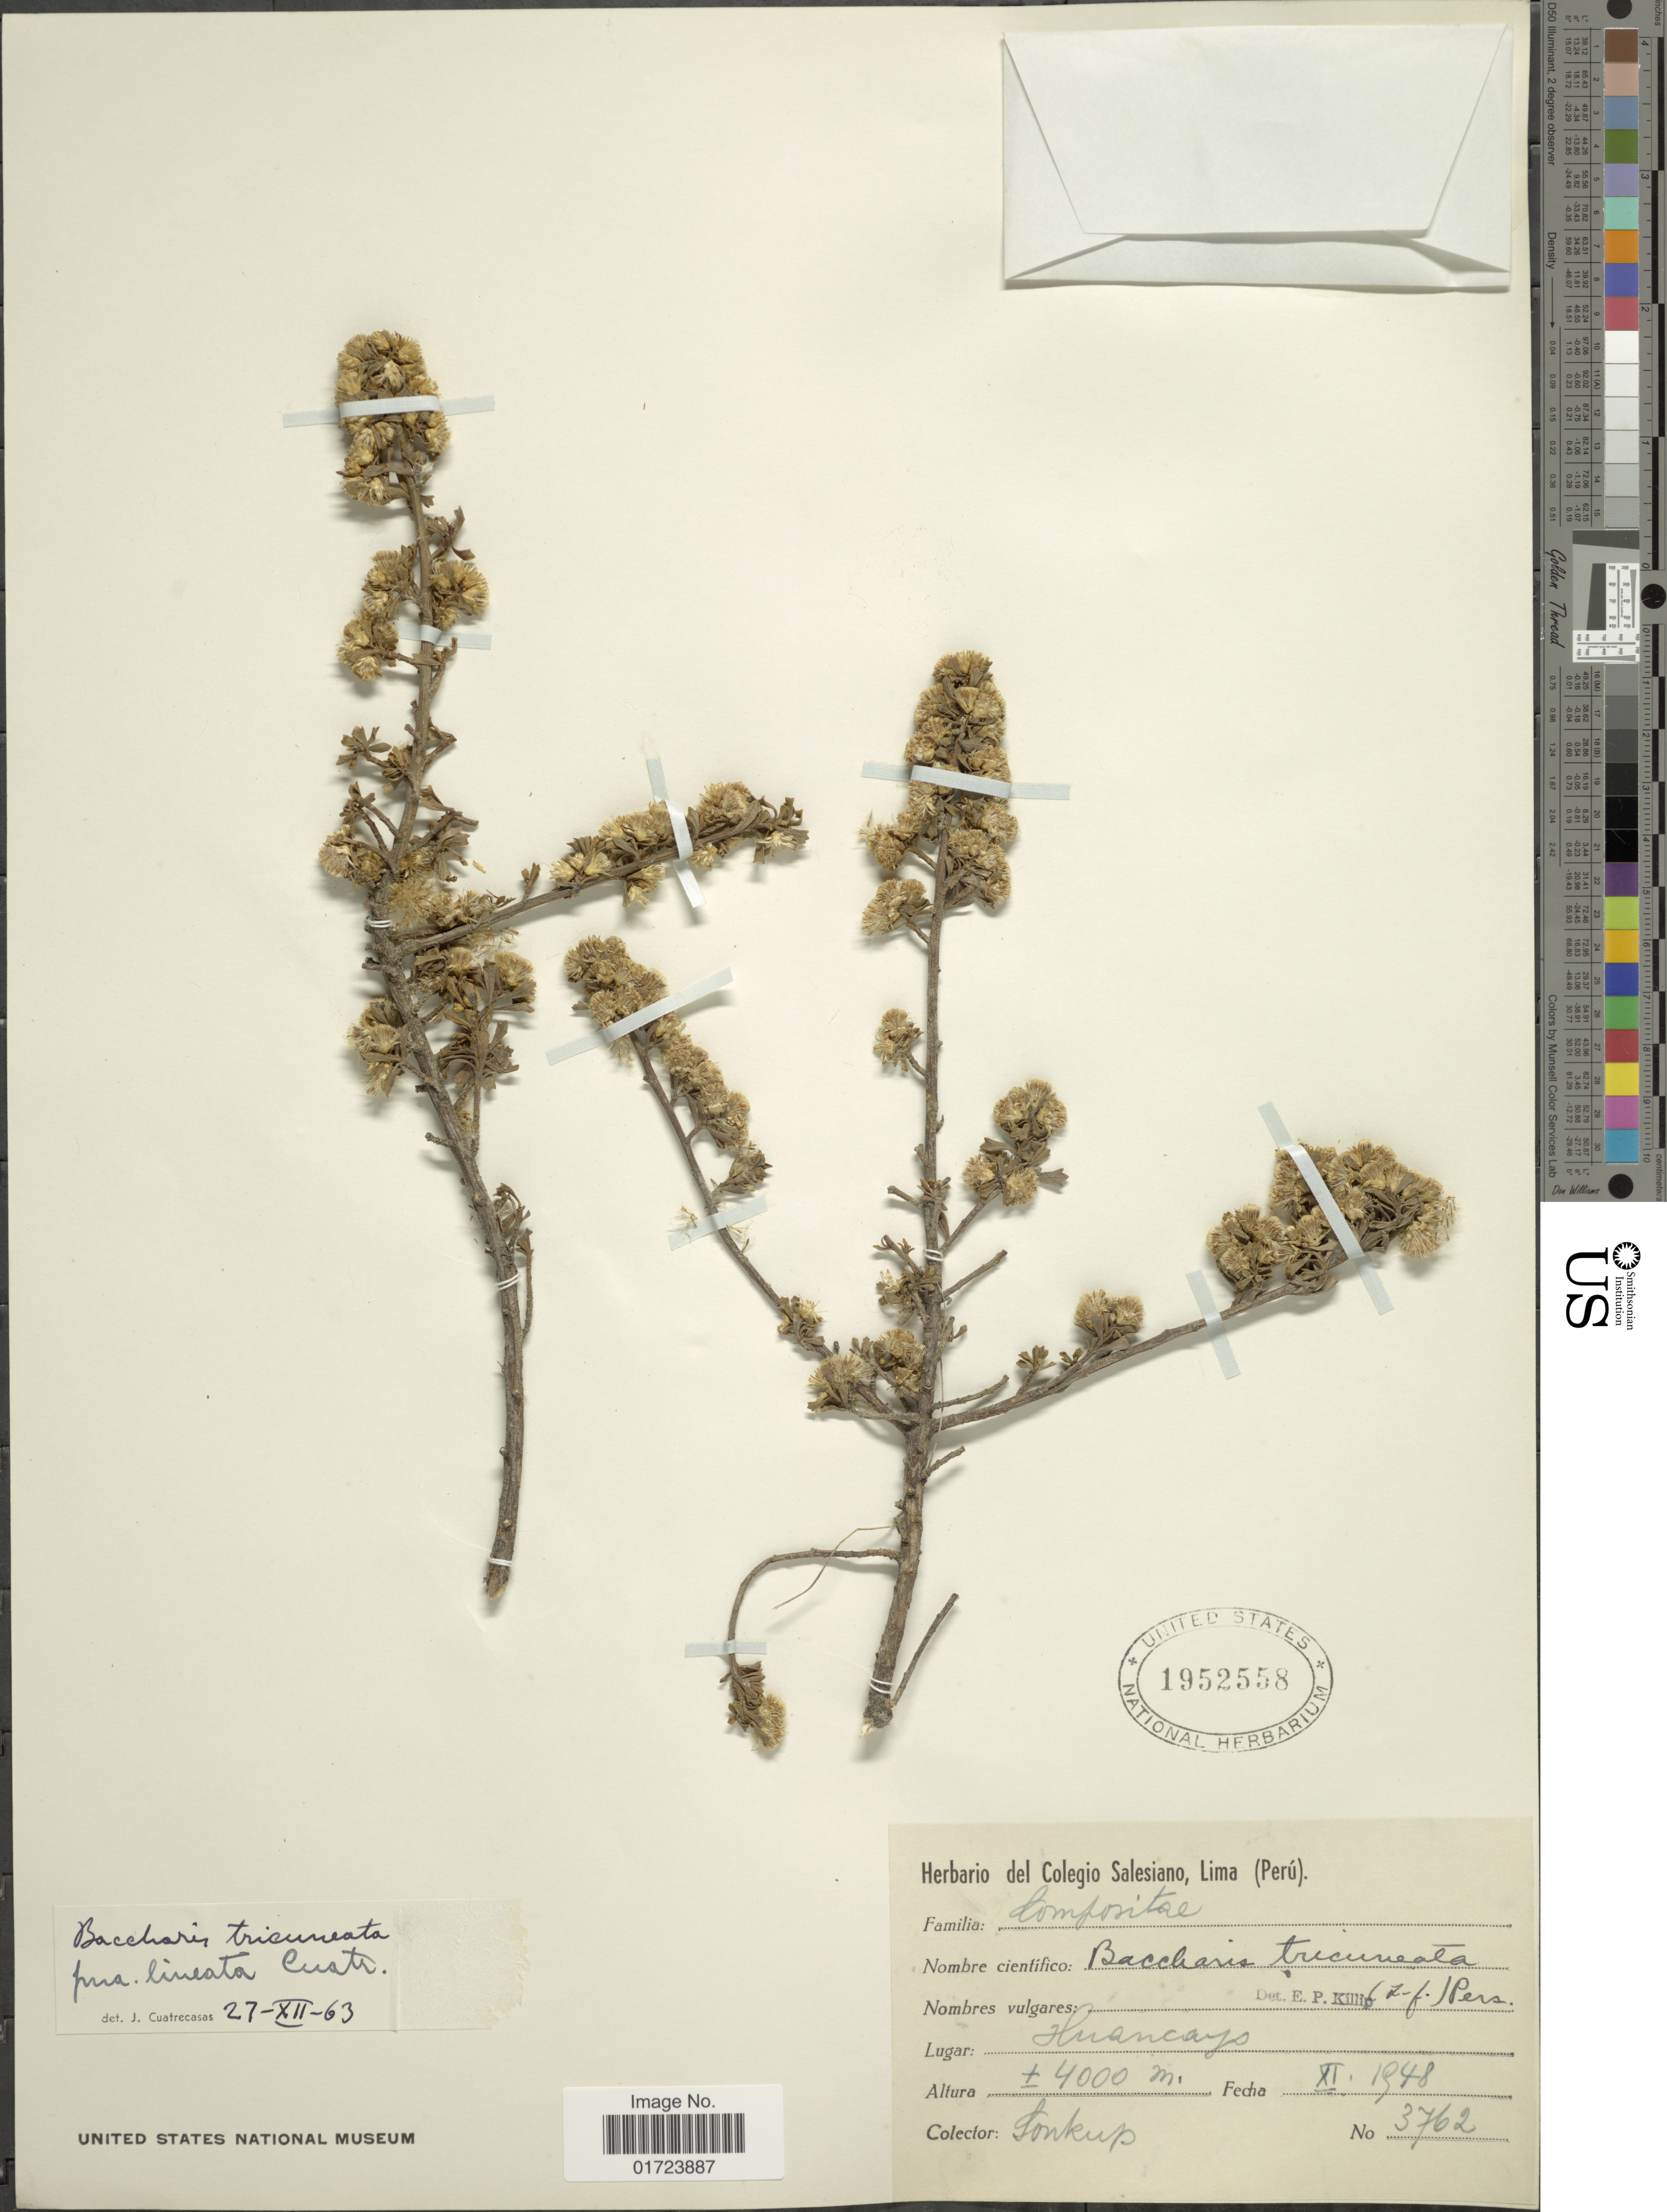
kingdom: Plantae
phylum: Tracheophyta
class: Magnoliopsida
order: Asterales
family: Asteraceae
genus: Baccharis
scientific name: Baccharis tricuneata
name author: (L. f.) Pers.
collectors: -- Soukup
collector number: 3762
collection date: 1948-11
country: Peru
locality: Huancayo.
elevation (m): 4000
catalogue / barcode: US 1952558